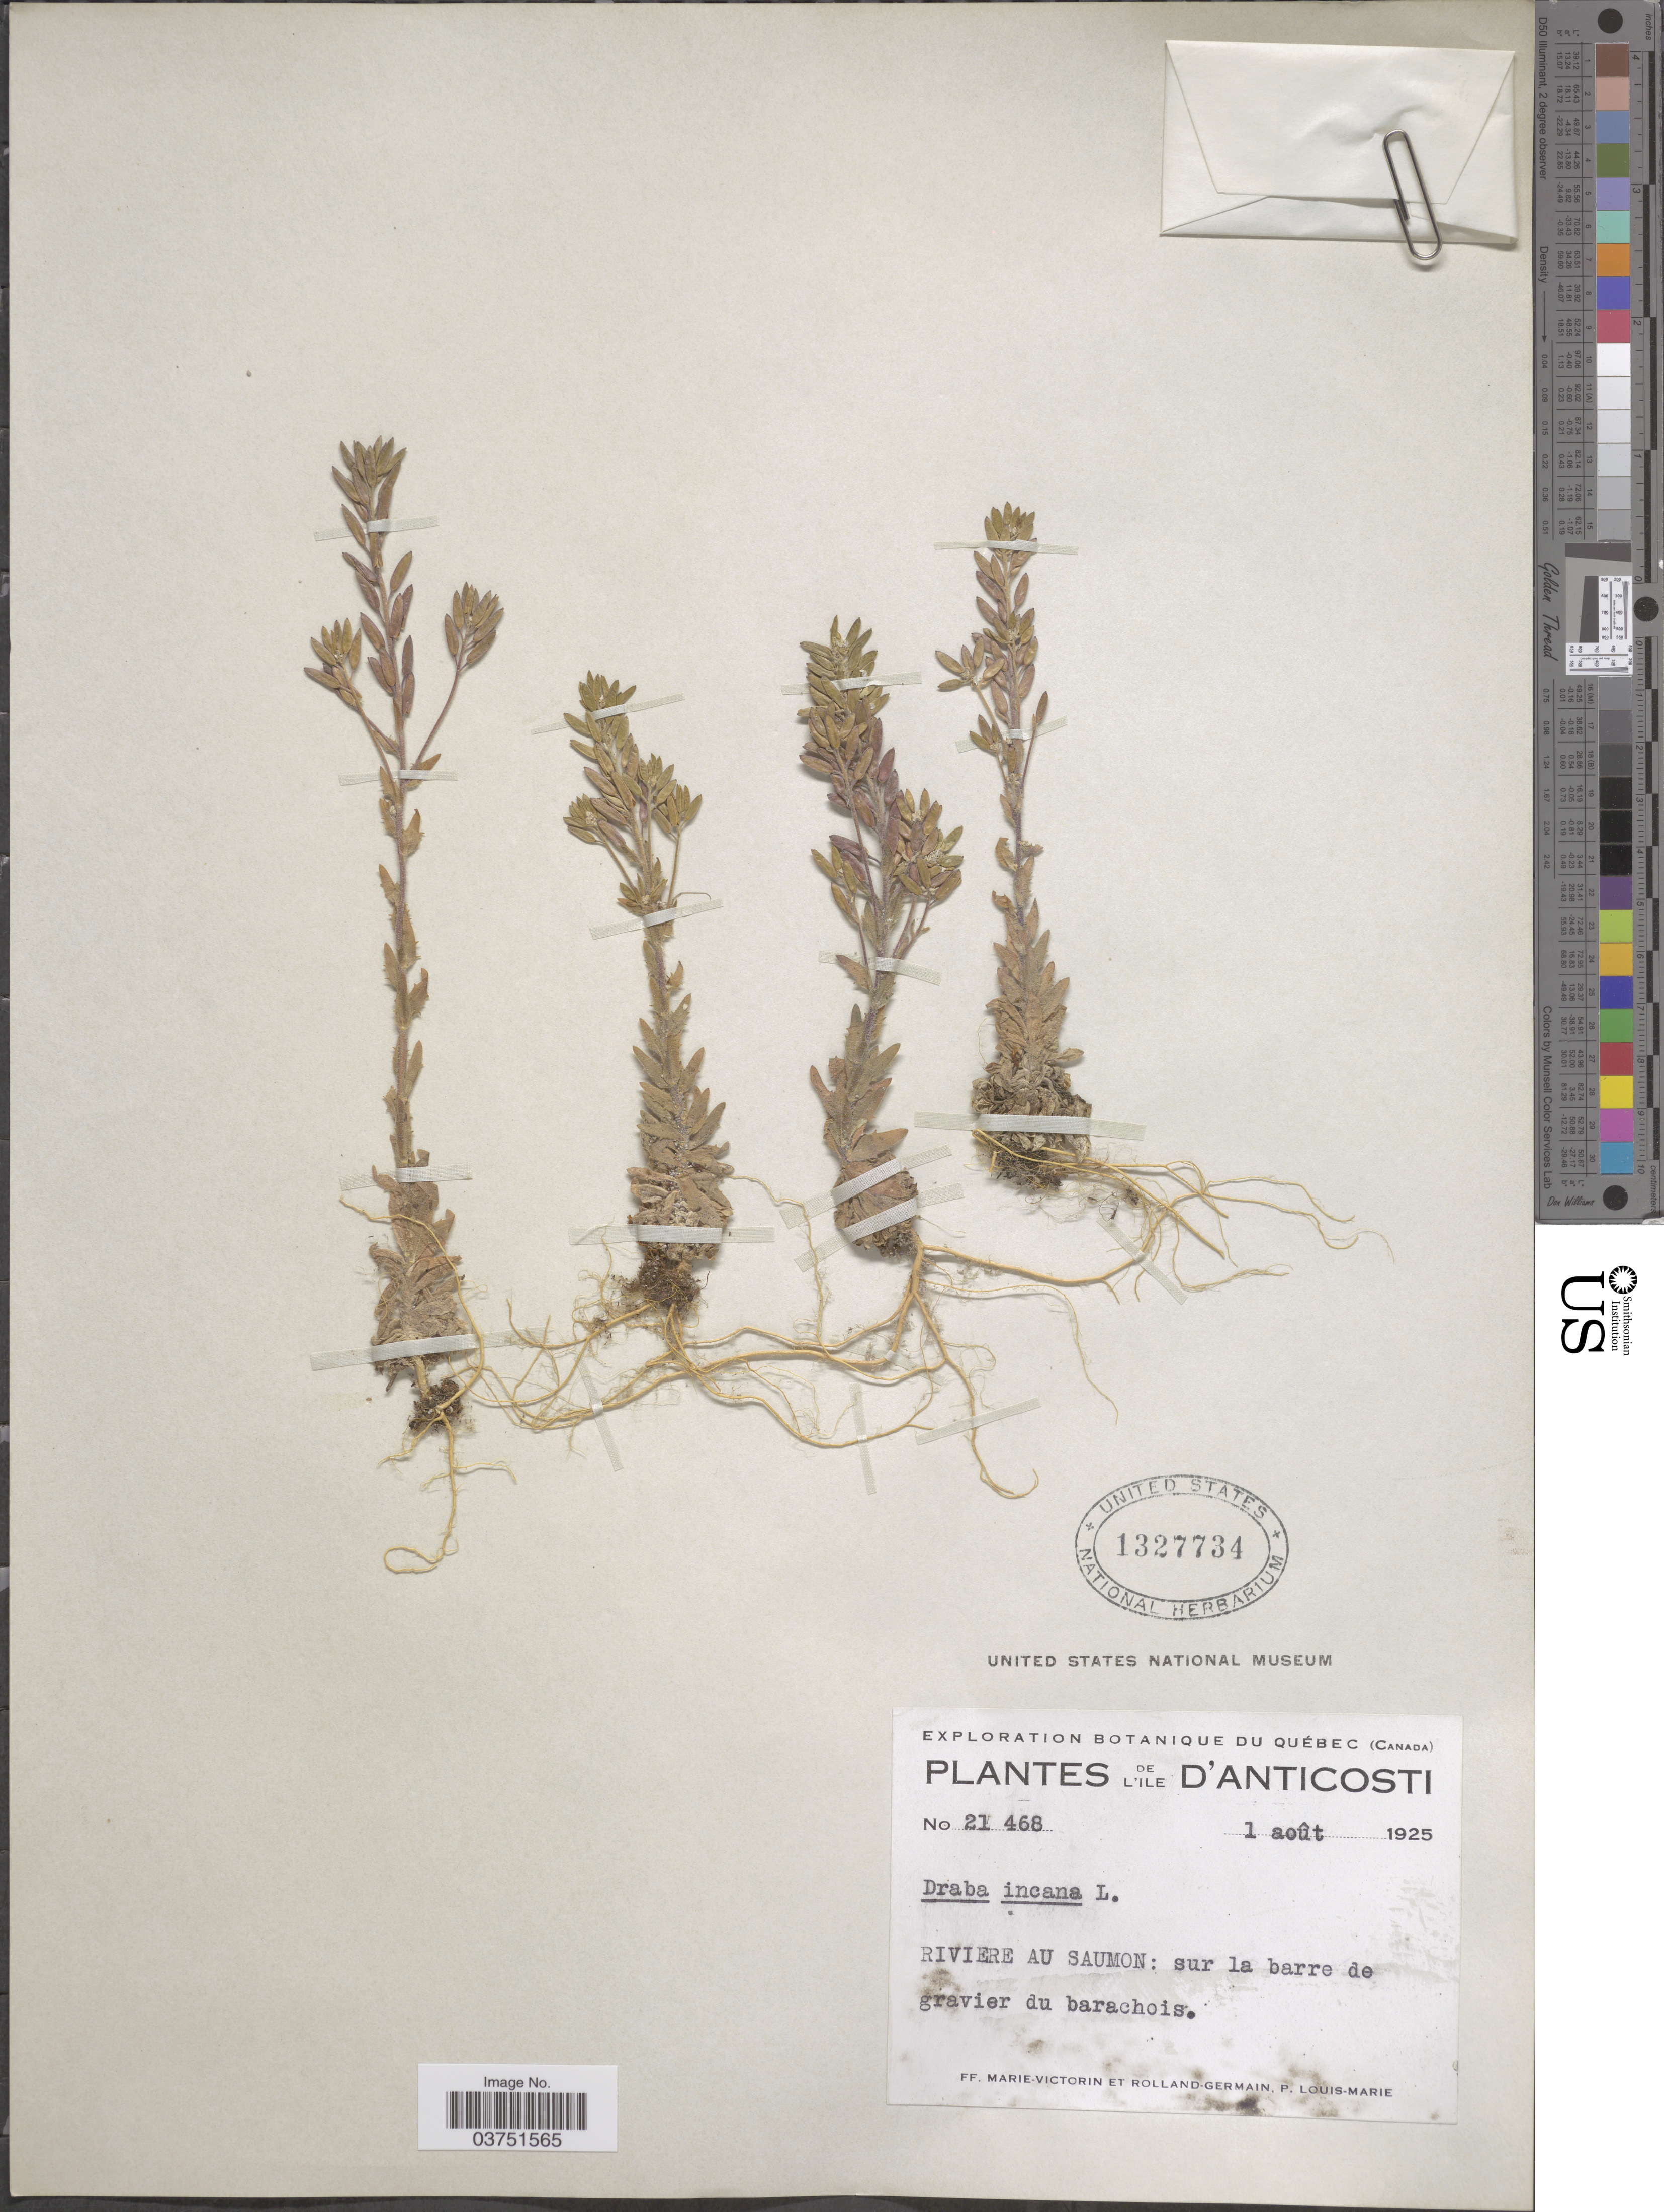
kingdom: Plantae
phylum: Tracheophyta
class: Magnoliopsida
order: Brassicales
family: Brassicaceae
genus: Draba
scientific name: Draba incana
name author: L.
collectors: F. Marie-Victorin, Rolland-Germain & L.-M. LaLonde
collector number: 21468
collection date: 1925-08-01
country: Canada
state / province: Quebec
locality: Ile D'Anticosti. Riviere Au Saumon: sur la barre de gravier du barachois.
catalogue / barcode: US 1327734